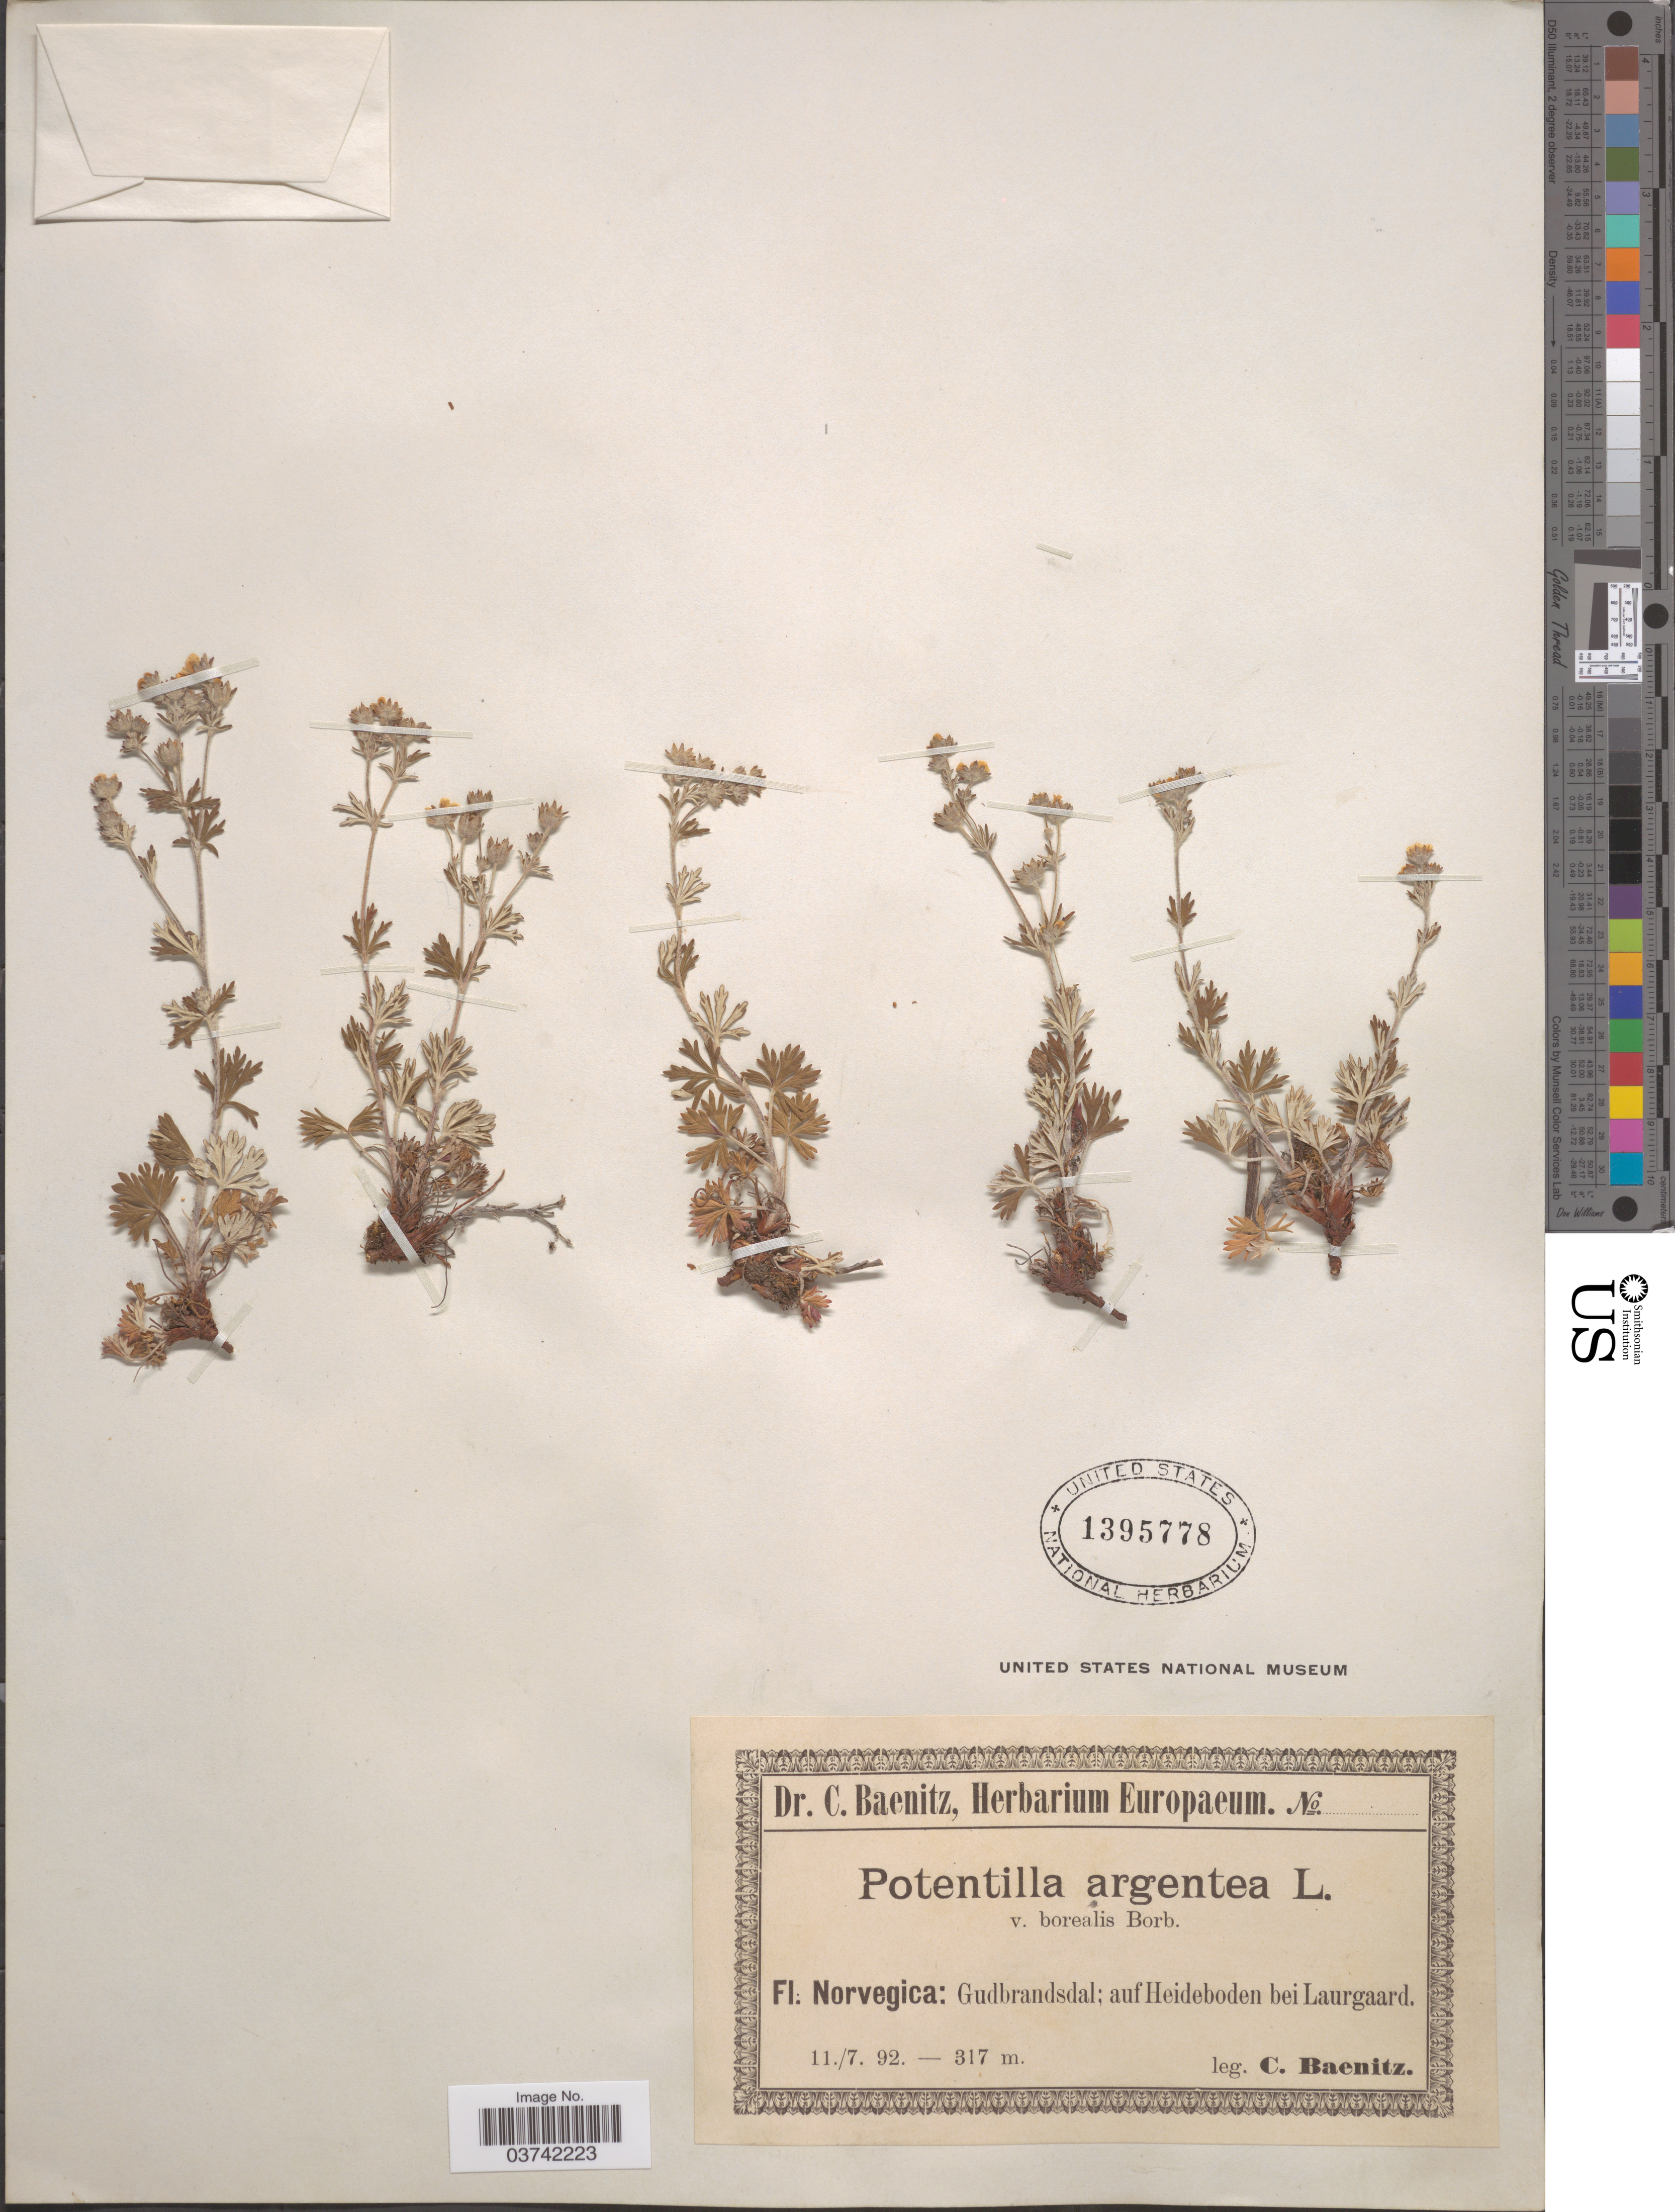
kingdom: Plantae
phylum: Tracheophyta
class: Magnoliopsida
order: Rosales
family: Rosaceae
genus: Potentilla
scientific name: Potentilla argentea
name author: L.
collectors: C. G. Baenitz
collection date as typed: Transcribed d/m/y: 11/7/92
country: Norway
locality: Gudbrandsdal; auf Heideboden bei Laurgaard.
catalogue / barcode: US 1395778